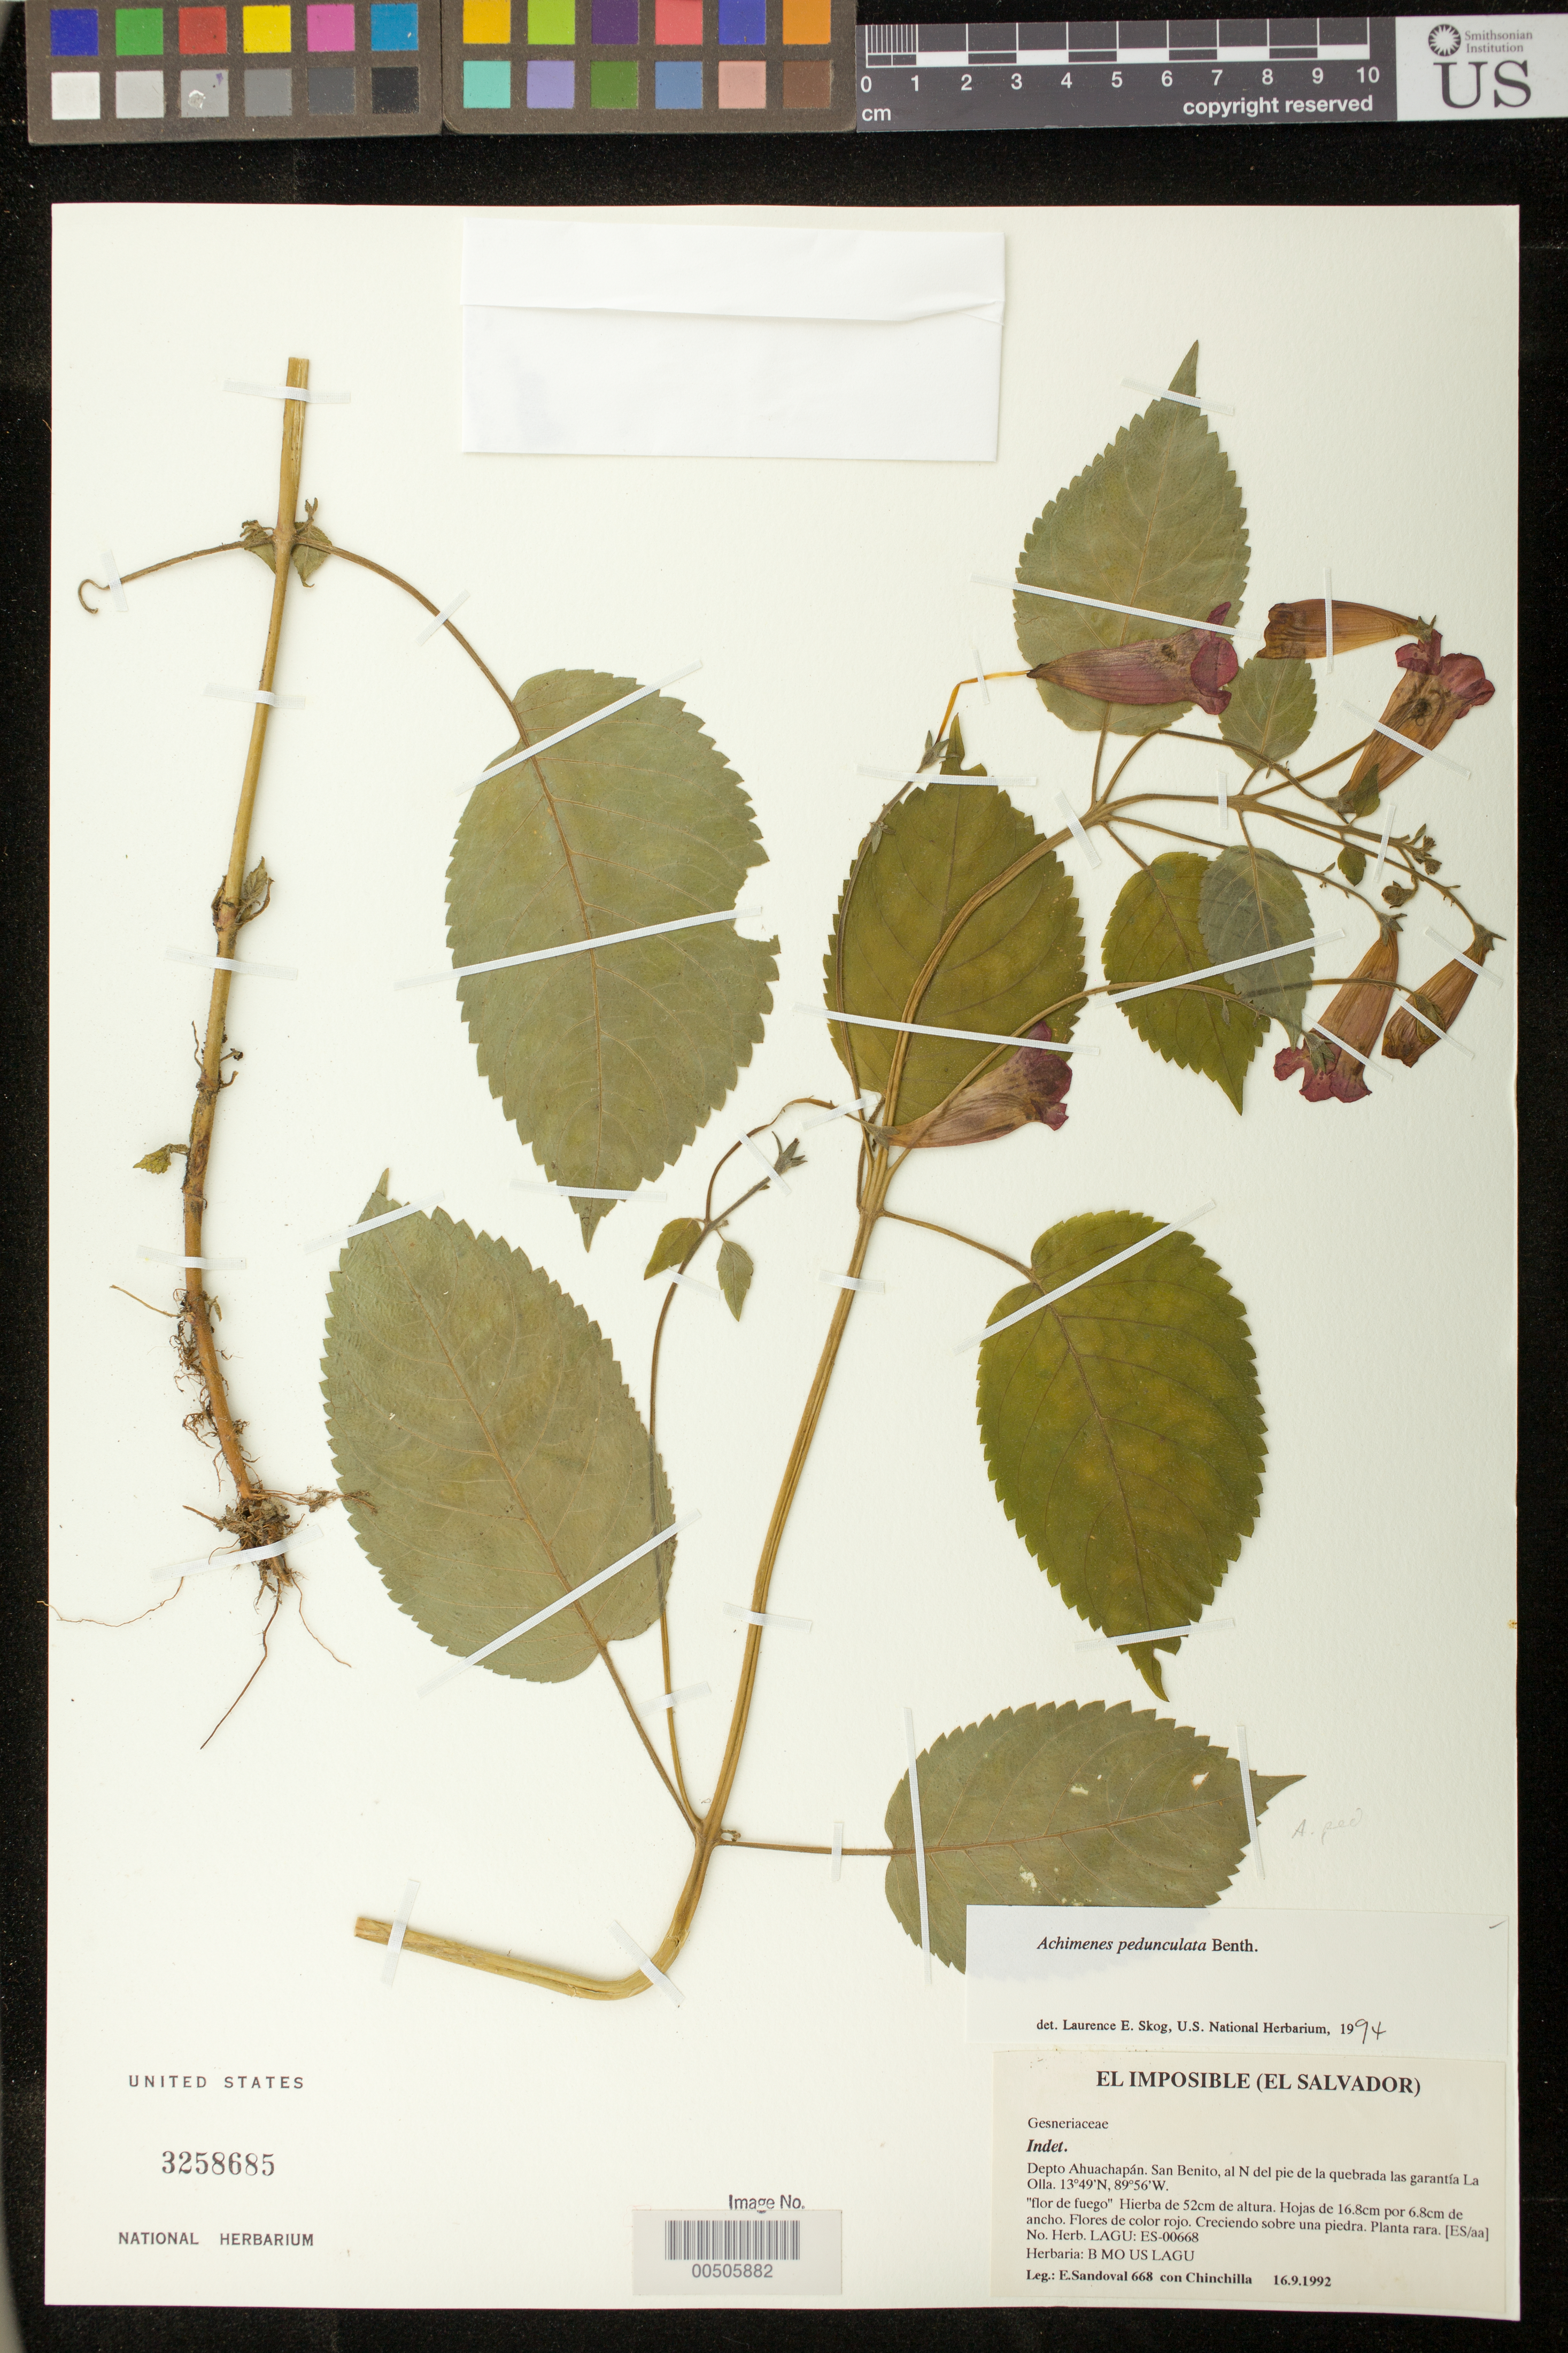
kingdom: Plantae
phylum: Tracheophyta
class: Magnoliopsida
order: Lamiales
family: Gesneriaceae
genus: Achimenes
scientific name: Achimenes skinneri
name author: Lindl.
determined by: Barrie, F. R.; Skog, Laurence E.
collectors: E. Sandoval & -. Chinchilla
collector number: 668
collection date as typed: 16 Sep 1992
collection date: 1992-09-16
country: El Salvador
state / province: Ahuachapán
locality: San Benito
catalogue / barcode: US 3258685